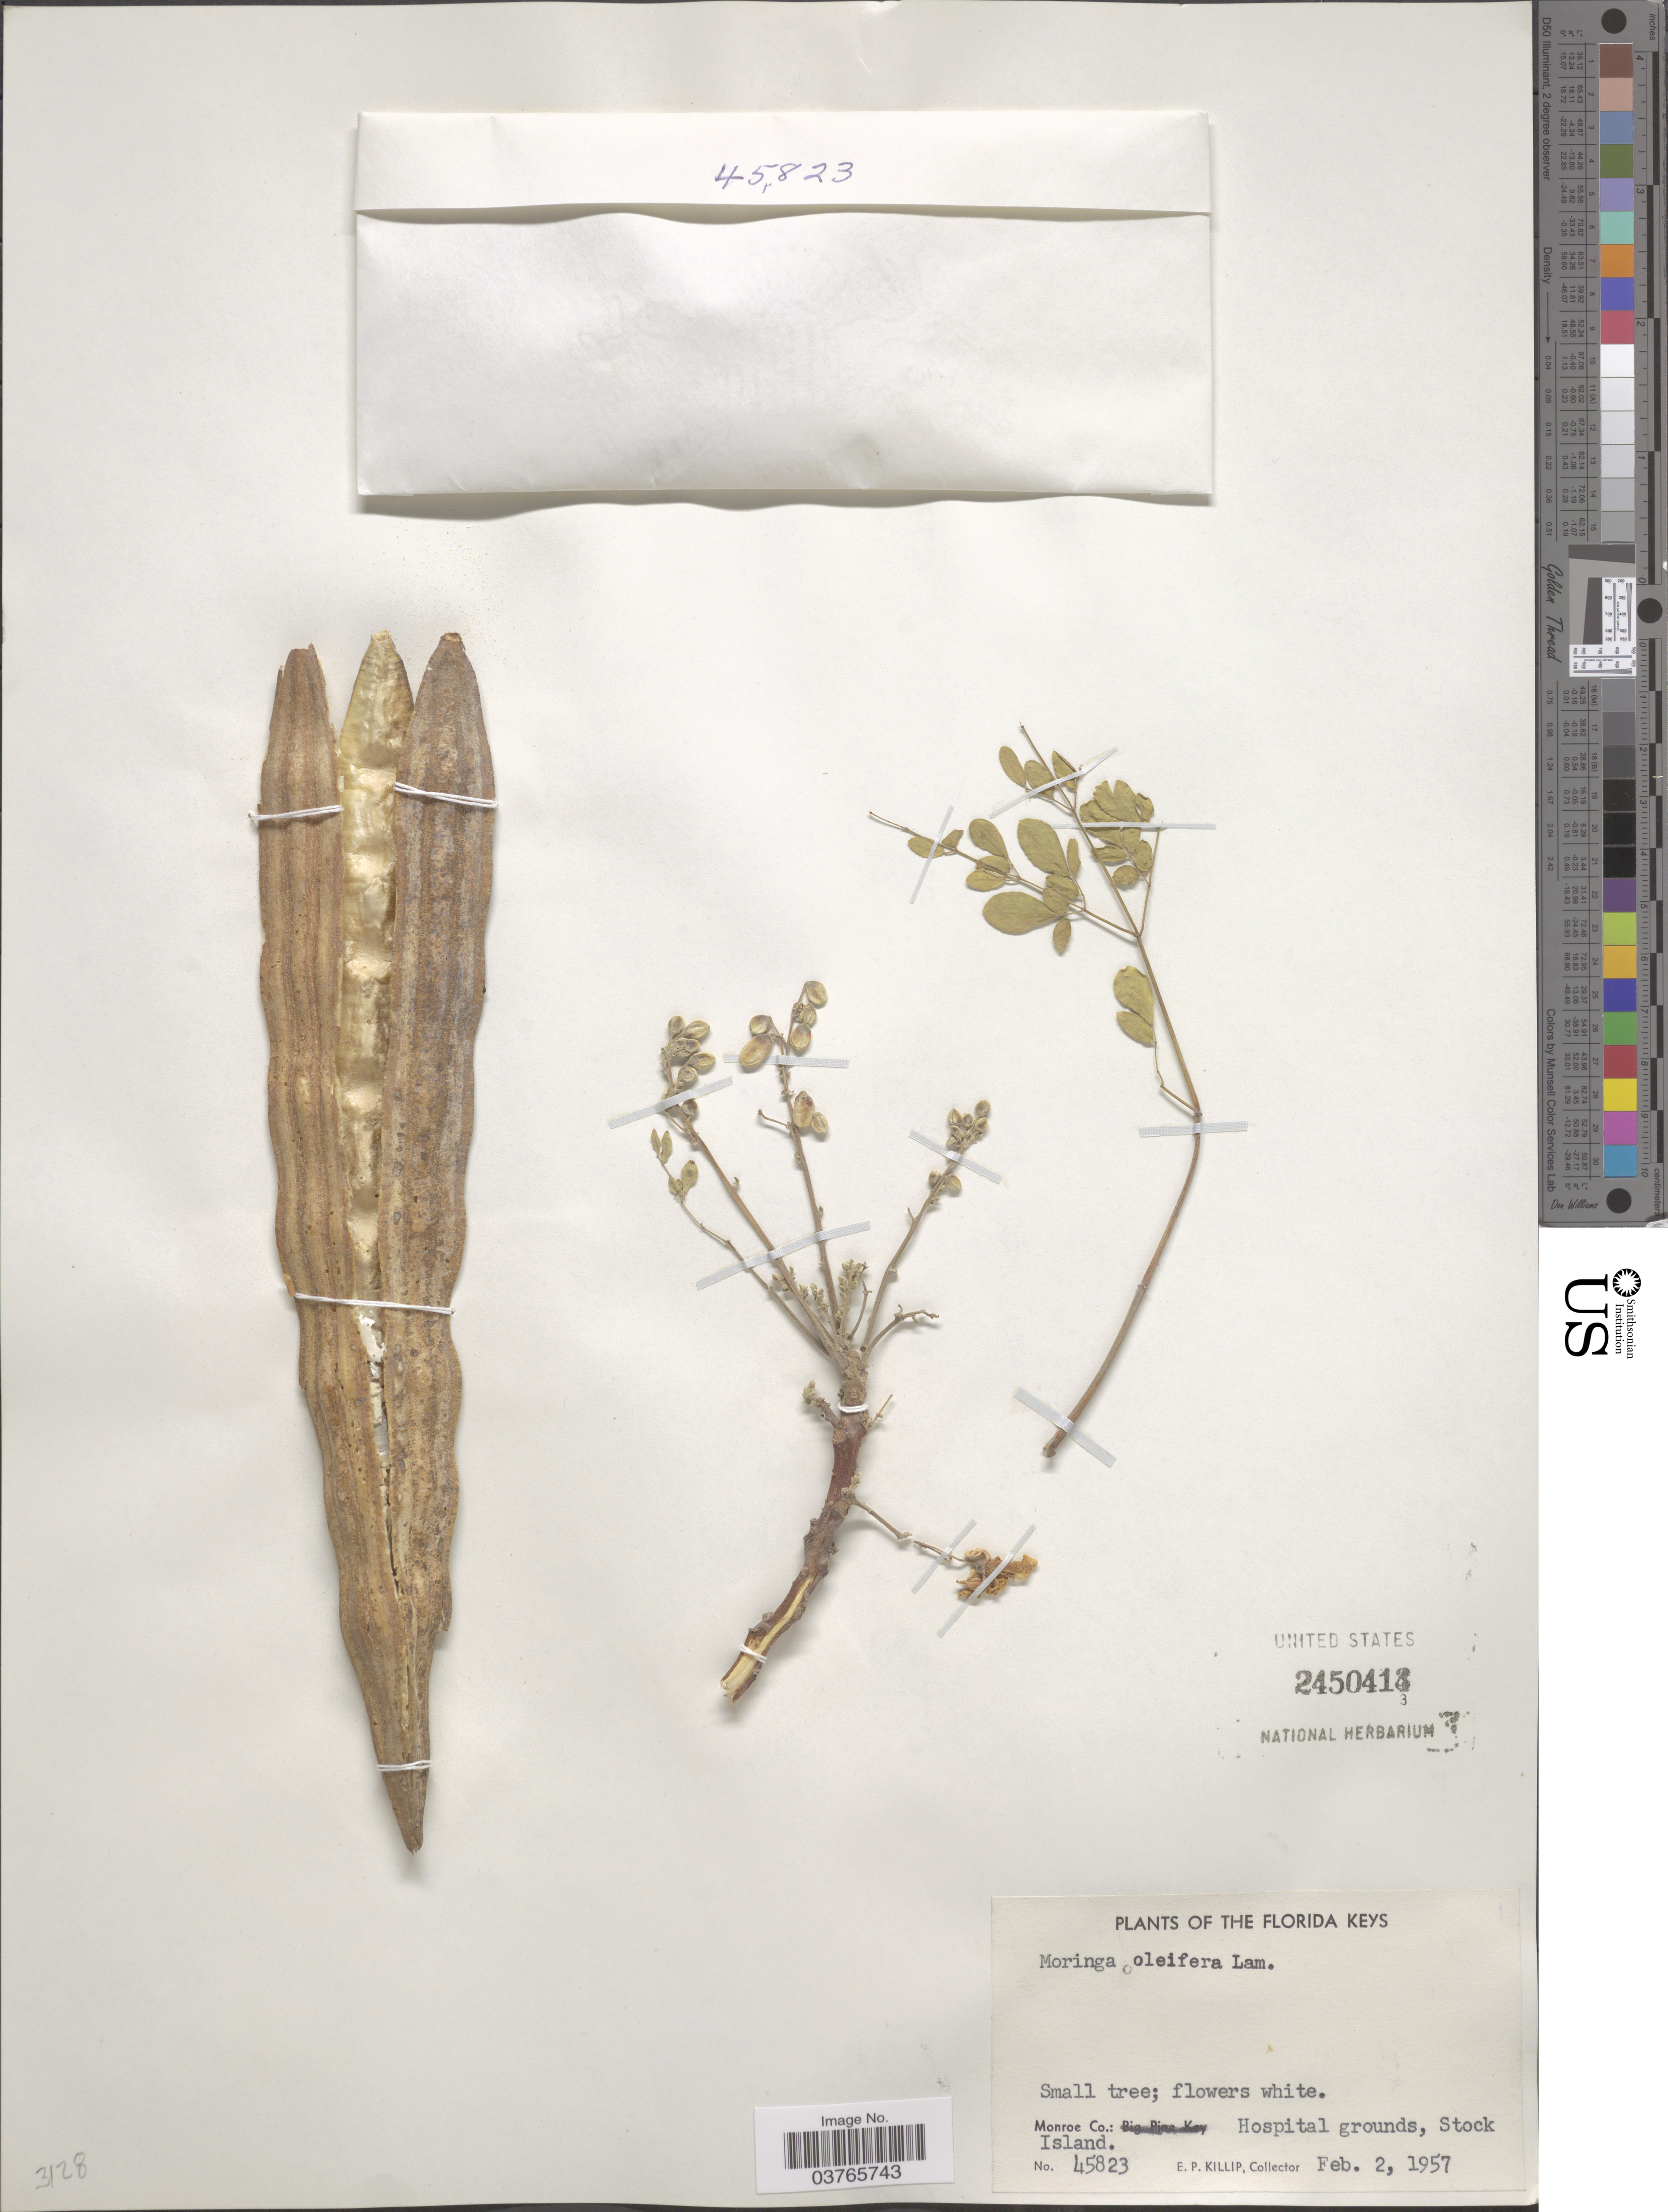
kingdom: Plantae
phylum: Tracheophyta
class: Magnoliopsida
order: Brassicales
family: Moringaceae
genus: Moringa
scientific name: Moringa oleifera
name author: Lam.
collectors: E. P. Killip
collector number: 45823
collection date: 1957-02-02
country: United States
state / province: Florida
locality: The Florida Keys. Monroe Co.: Hospital grounds, Stock Island.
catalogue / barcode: US 2450413